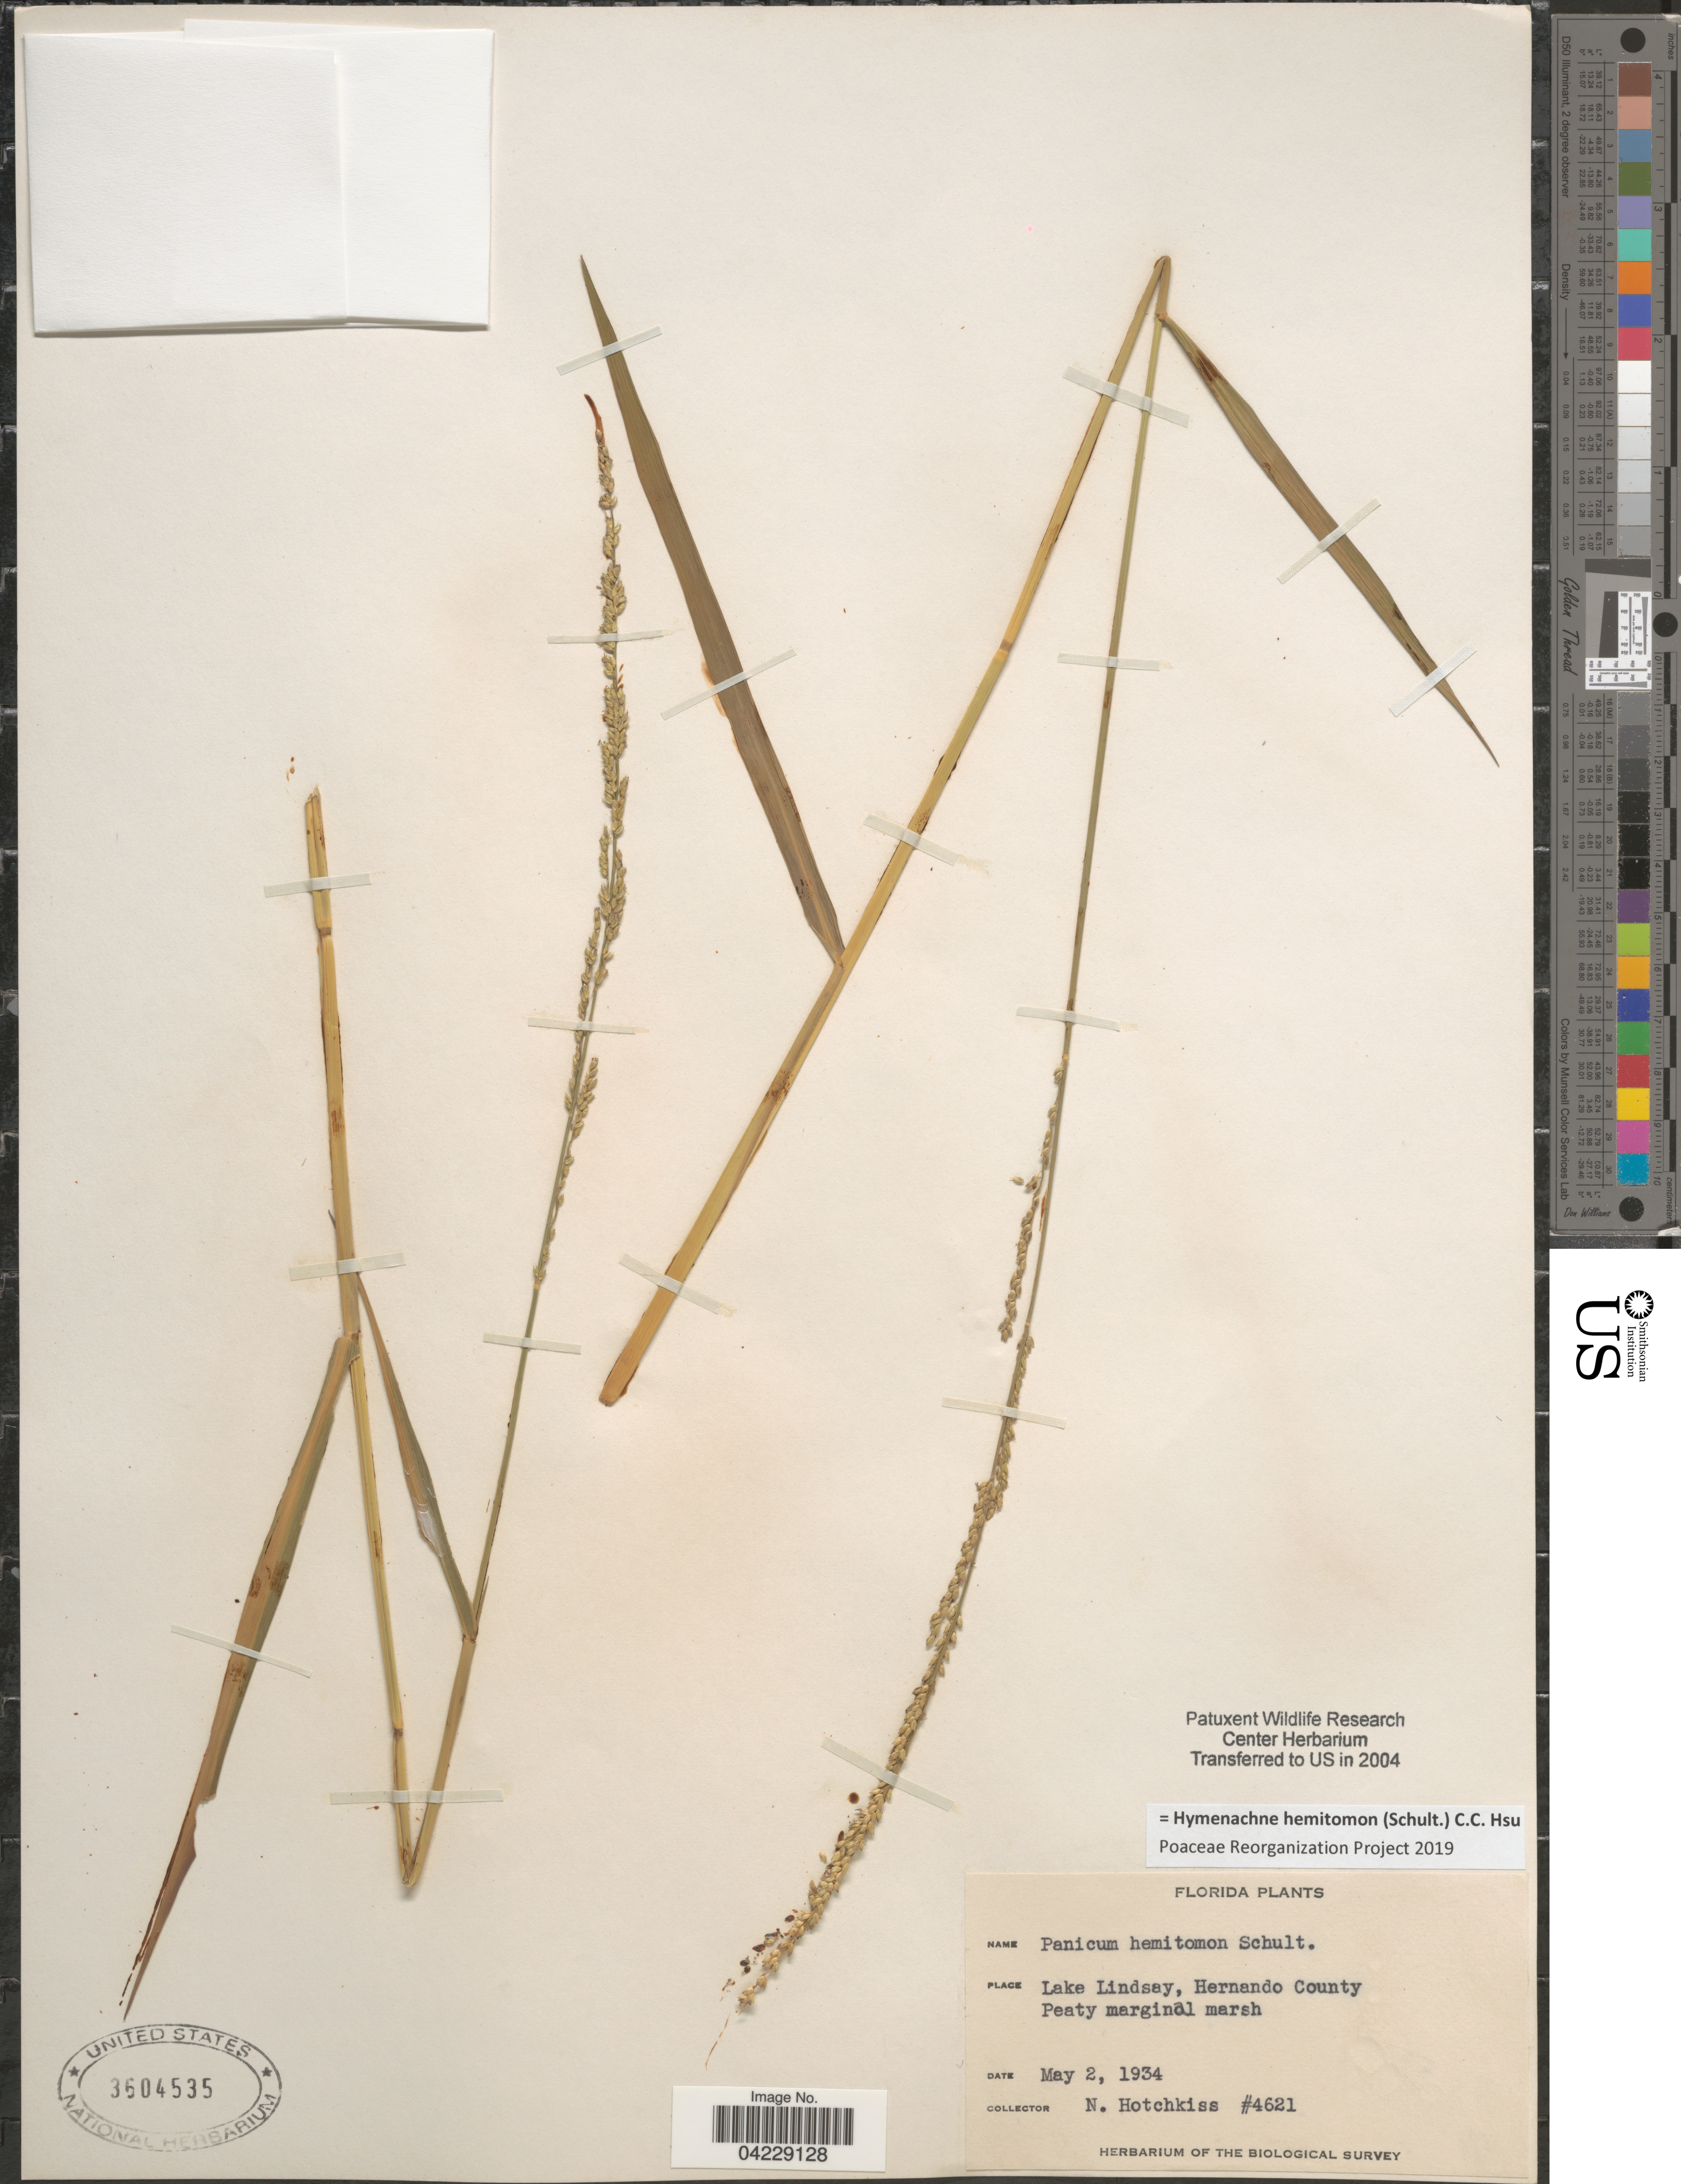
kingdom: Plantae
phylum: Tracheophyta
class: Liliopsida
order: Poales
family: Poaceae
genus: Hymenachne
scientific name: Hymenachne hemitomon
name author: (Schult.) C. C. Hsu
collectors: N. Hotchkiss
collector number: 4621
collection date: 1934-05-02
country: United States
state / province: Florida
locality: Lake Lindsay, Hernando County. The Biological Survey.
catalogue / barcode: US 3604535